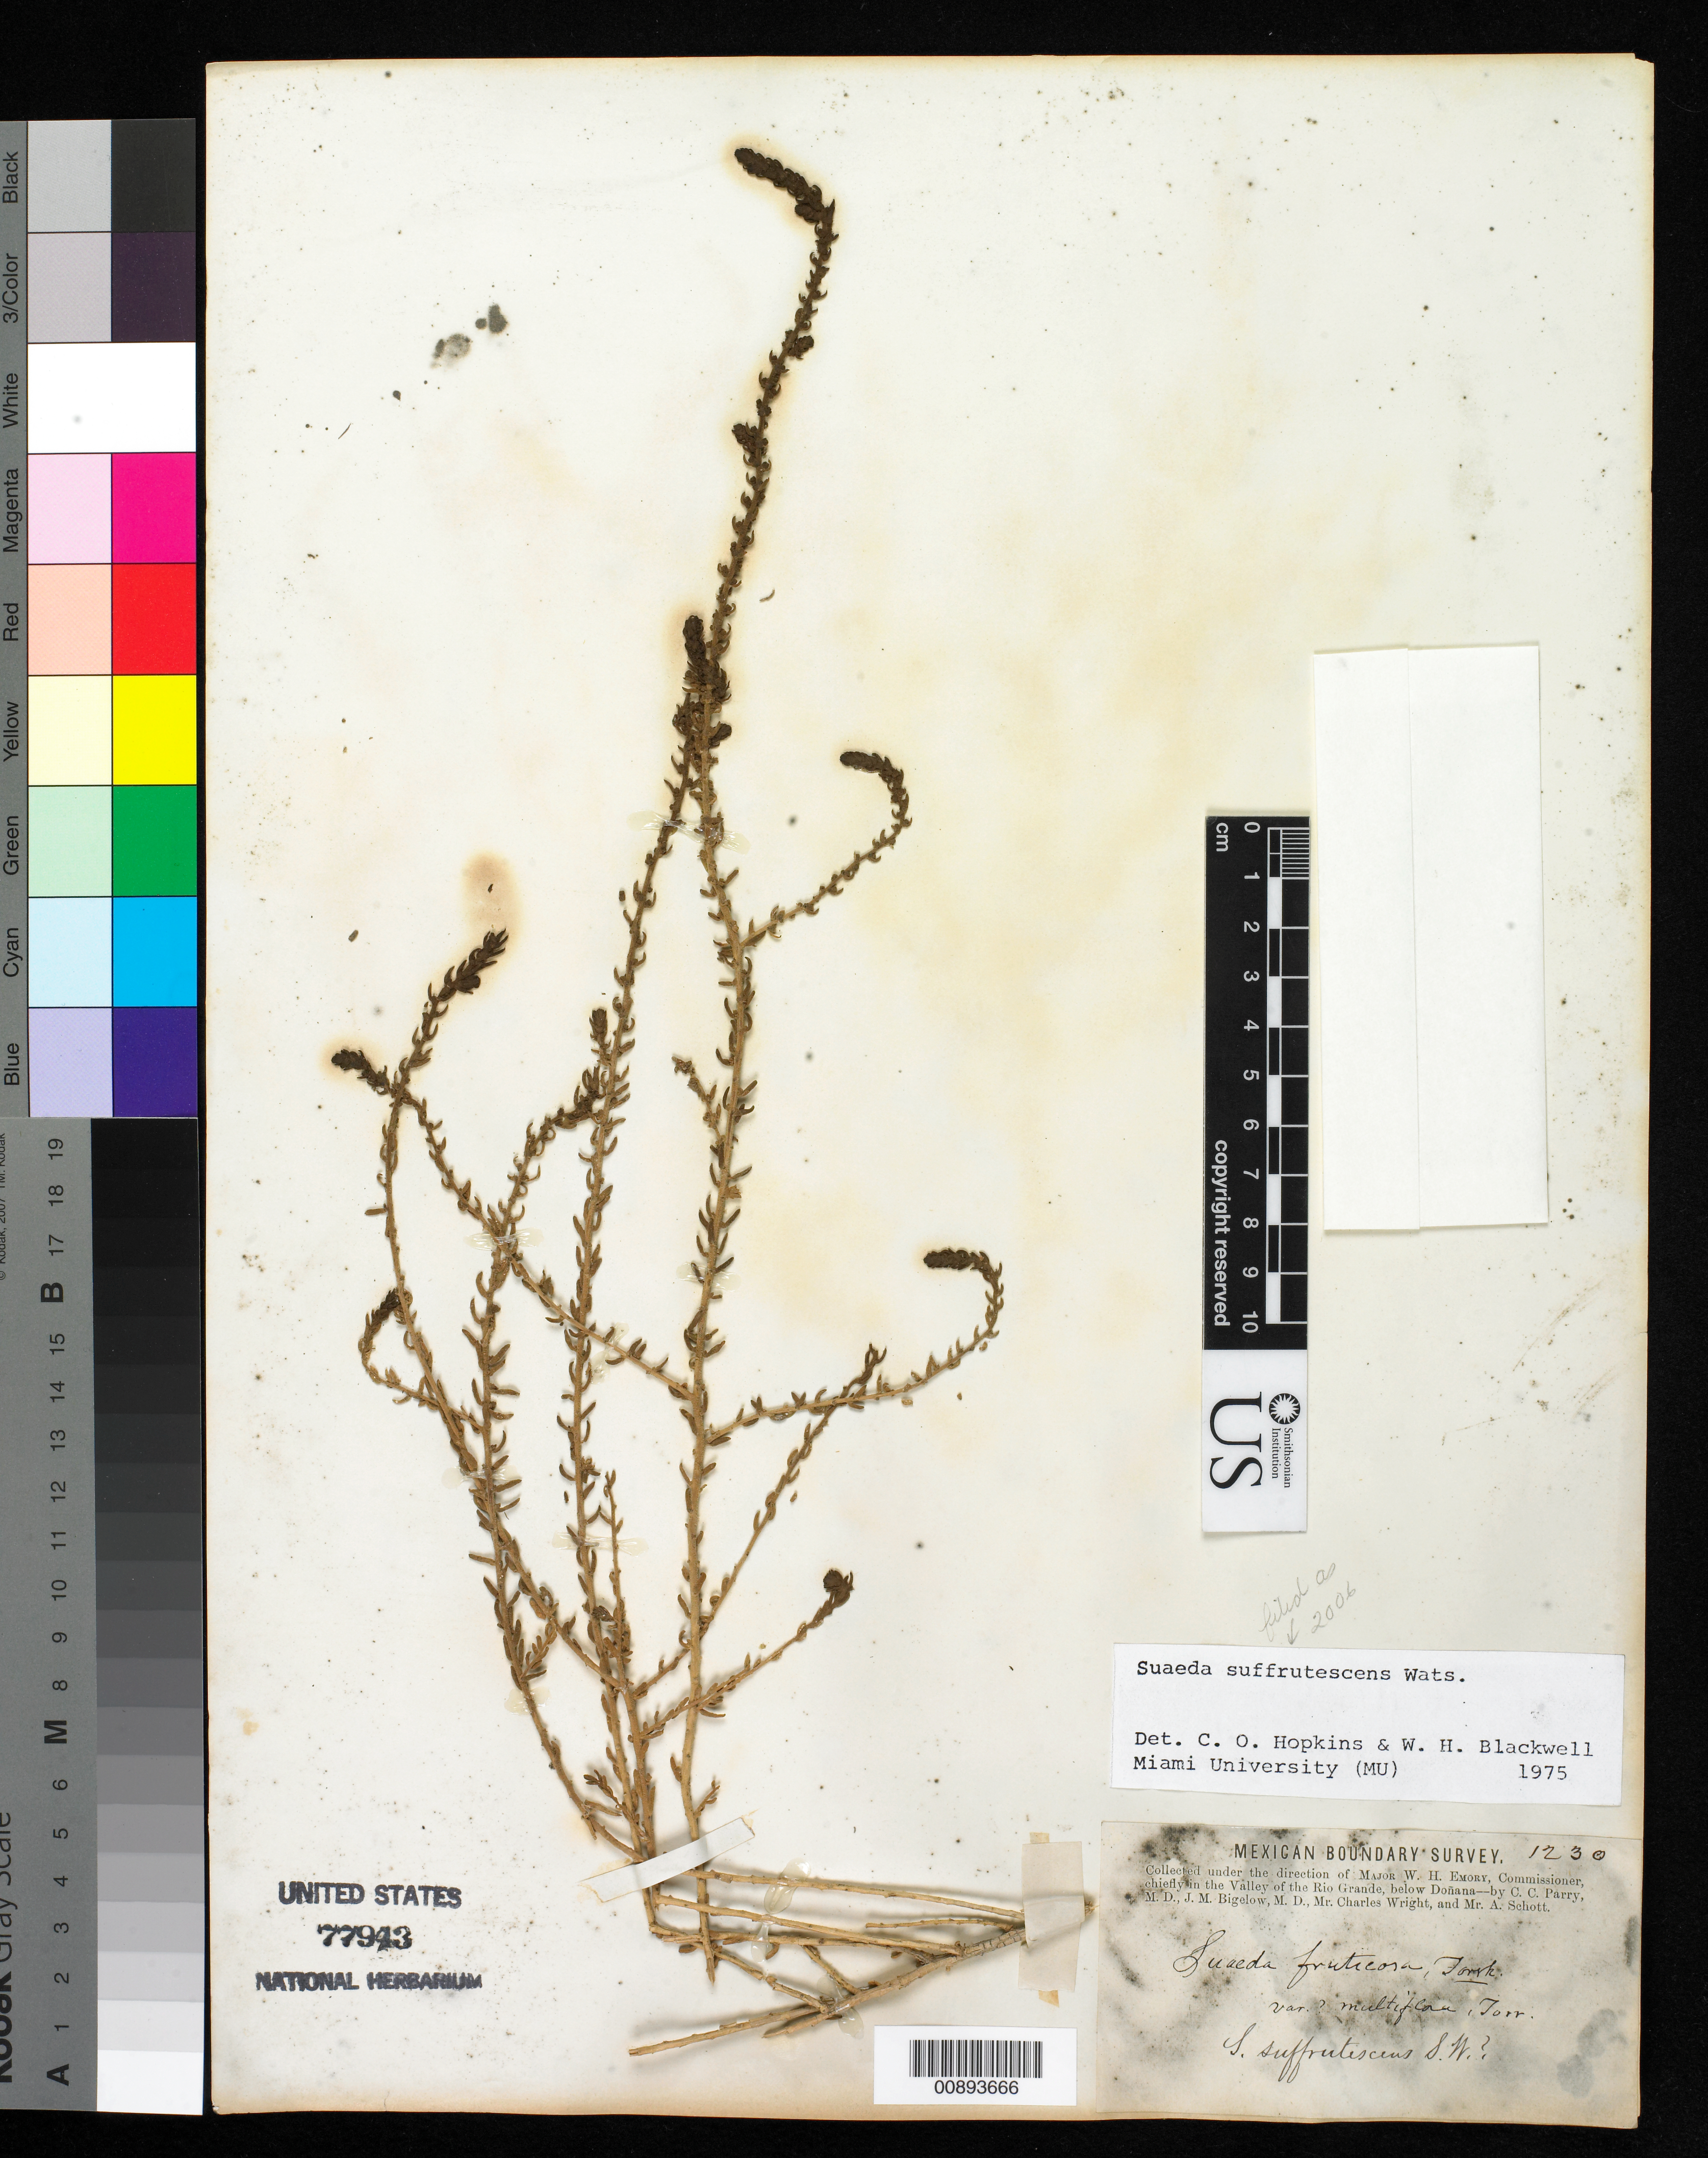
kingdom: Plantae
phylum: Tracheophyta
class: Magnoliopsida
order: Caryophyllales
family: Amaranthaceae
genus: Suaeda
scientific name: Suaeda suffrutescens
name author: S. Watson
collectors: C. C. Parry, J. M. Bigelow, C. Wright & A. C. V. Schott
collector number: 1230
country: United States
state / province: New Mexico / Texas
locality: Valley of the Rio Grande, below Doñana.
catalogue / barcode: US 77943